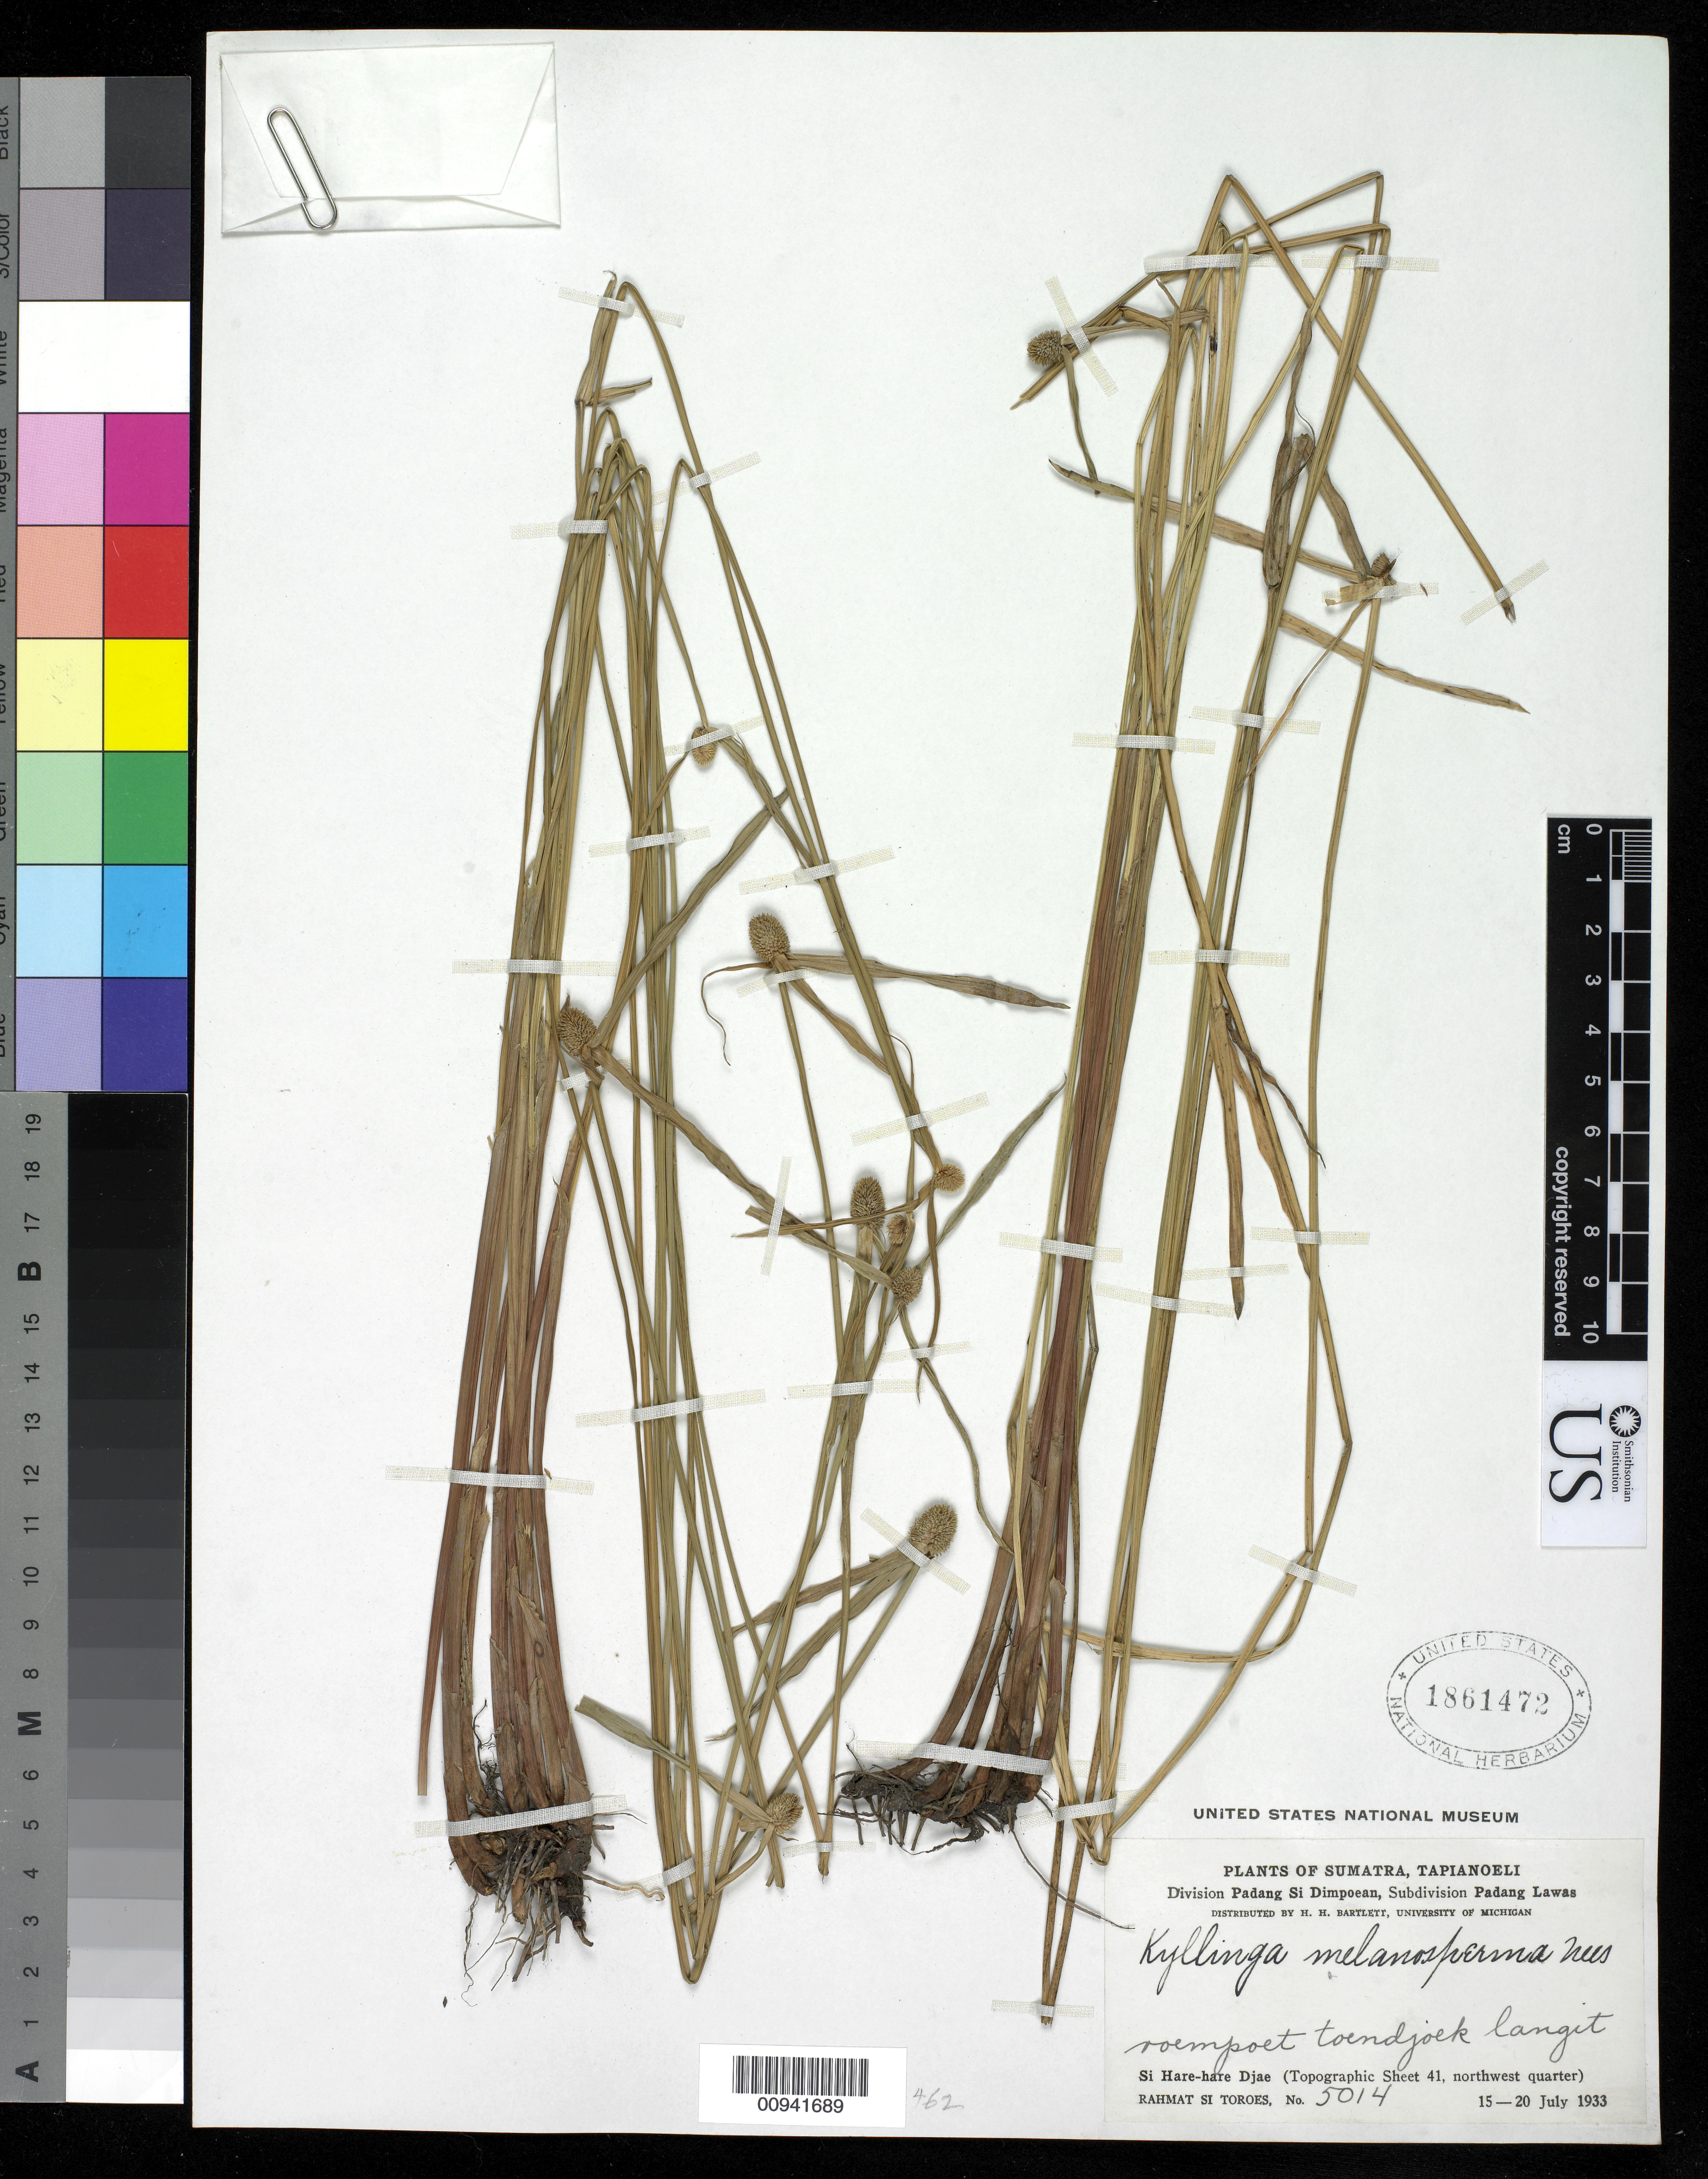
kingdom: Plantae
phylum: Tracheophyta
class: Liliopsida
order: Poales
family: Cyperaceae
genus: Cyperus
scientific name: Cyperus melanospermus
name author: (Nees) Valck. Sur.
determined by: Strong, M. T., (US), Smithsonian Institution - National Museum of Natural History (UNITED STATES)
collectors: Rahmat Si Boeea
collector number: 5014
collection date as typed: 15 Jul 1933 to 20 Jul 1933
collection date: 1933-07-15/1933-07-20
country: Indonesia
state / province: Sumatra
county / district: Sumatera Utara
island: Sumatra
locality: Si Hare-hare Djae. Padang Lawas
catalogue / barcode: US 1861472